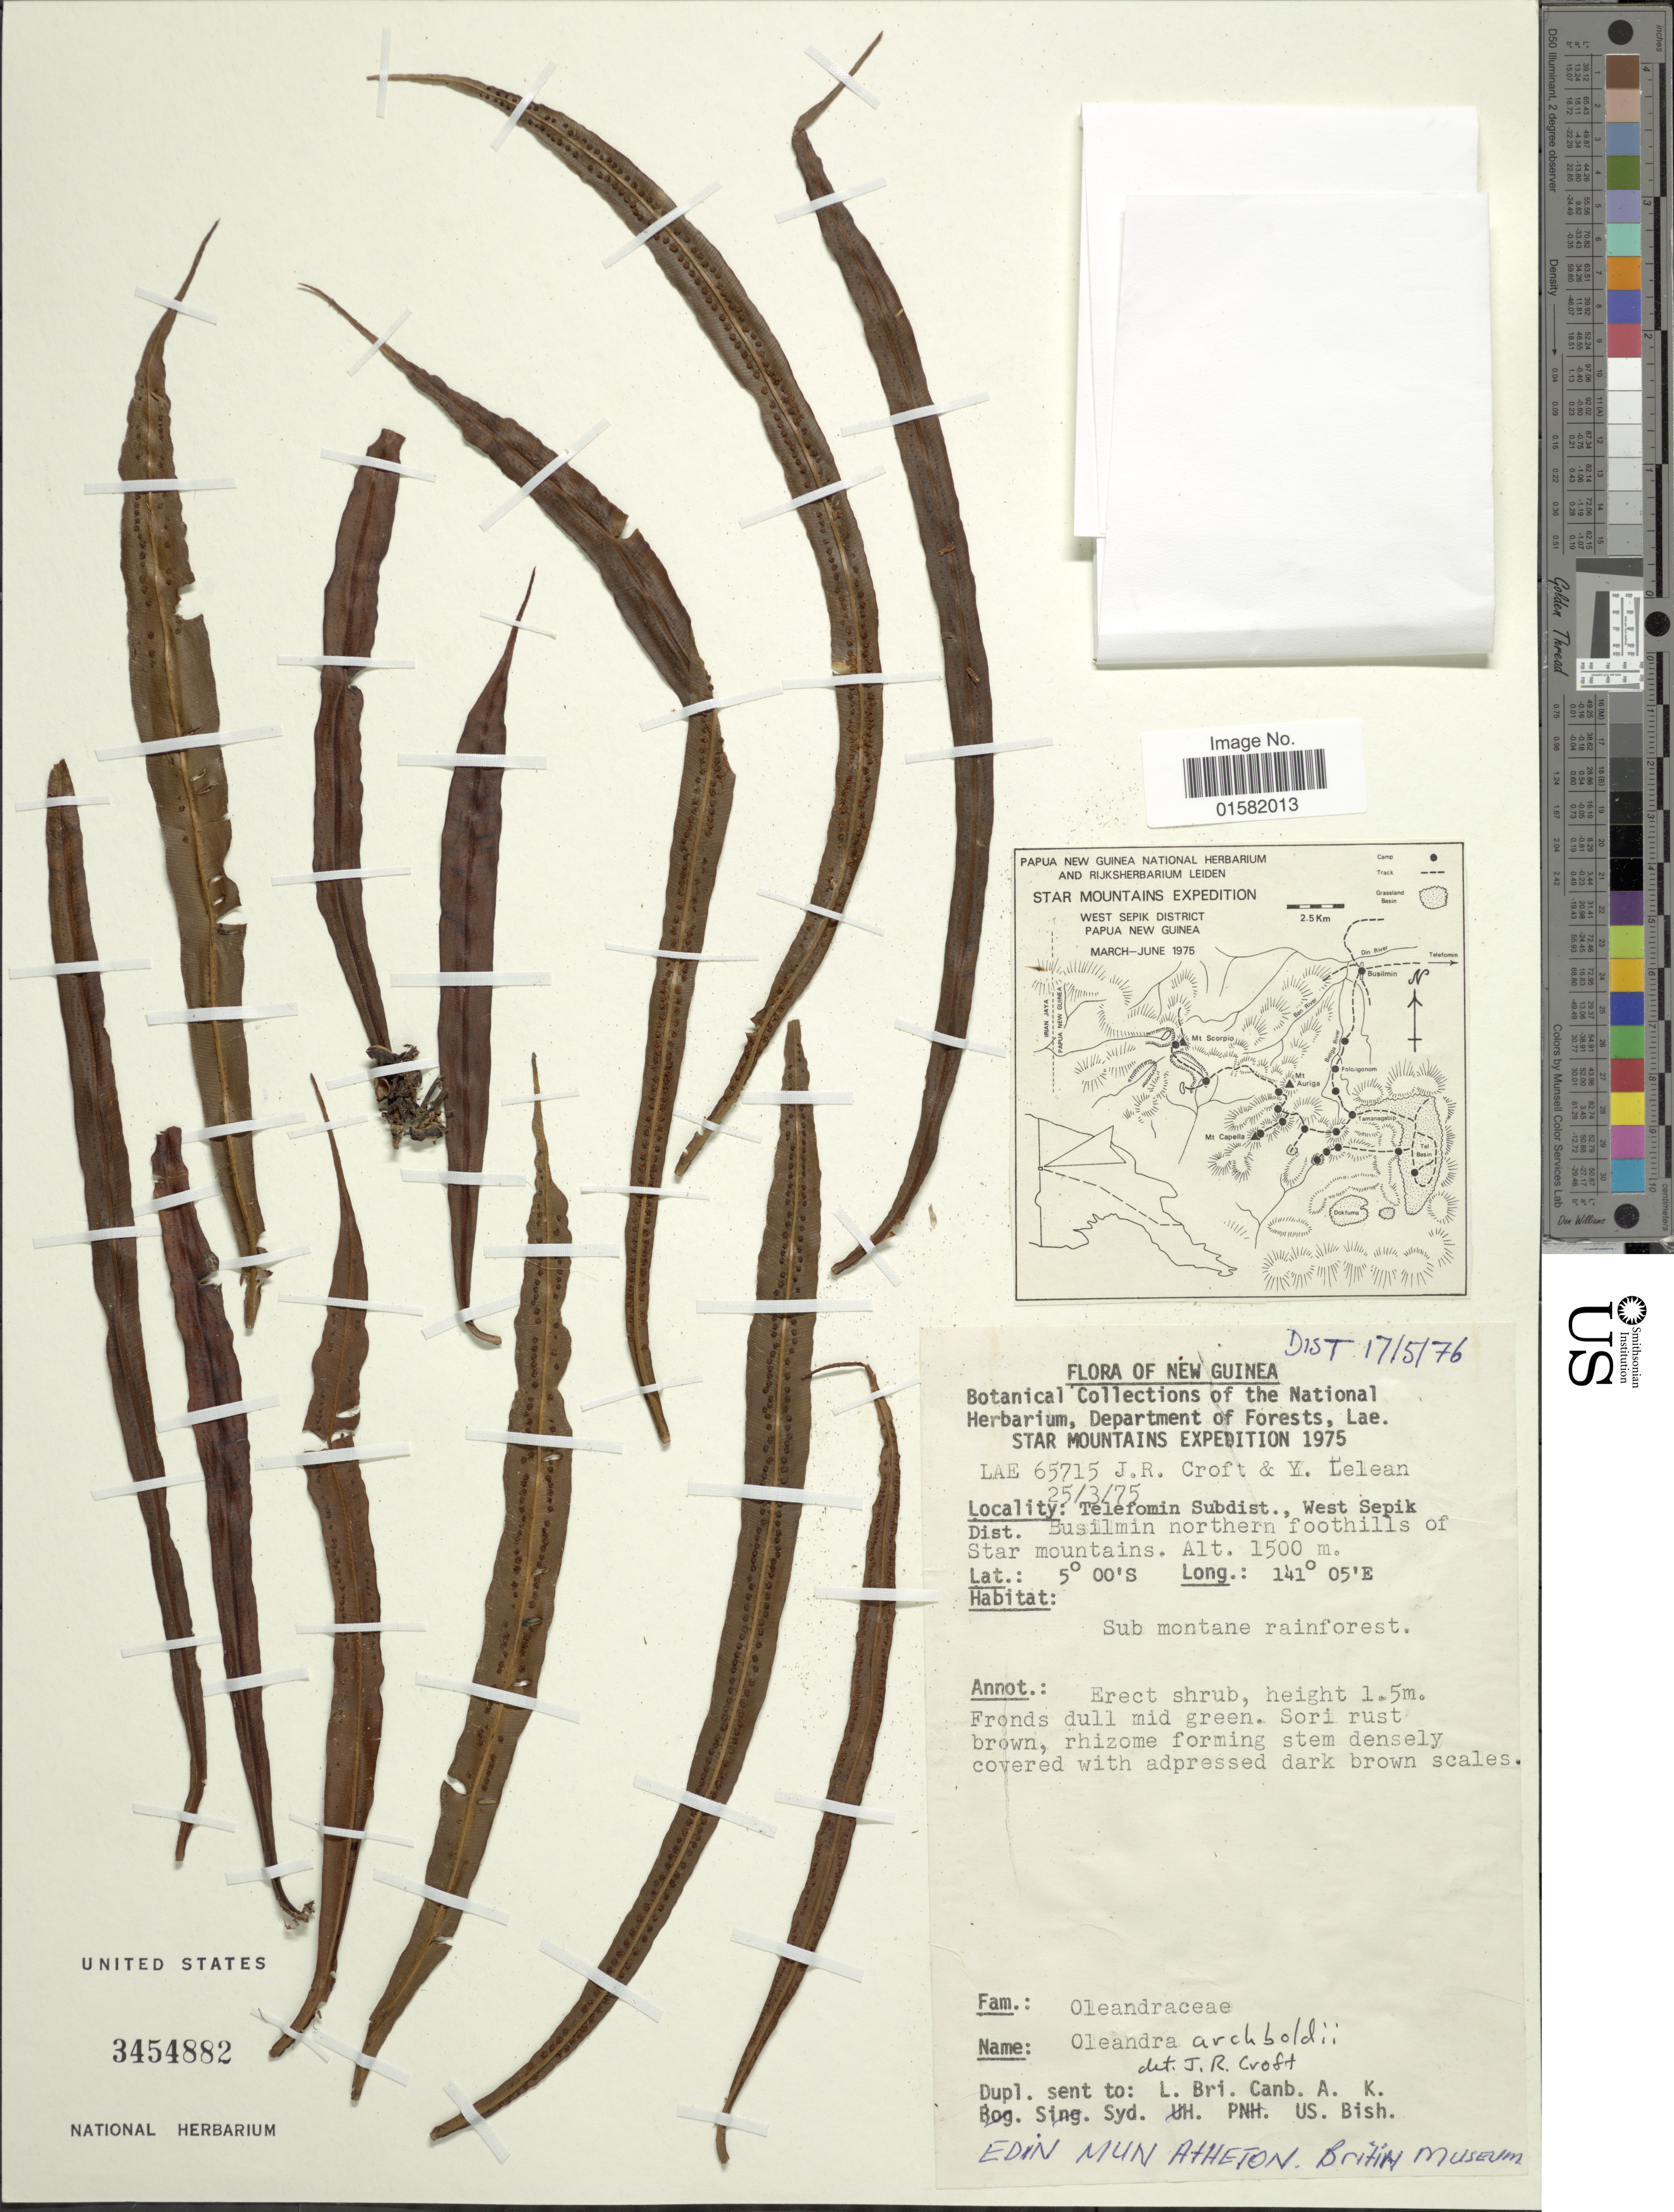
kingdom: Plantae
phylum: Tracheophyta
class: Polypodiopsida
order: Polypodiales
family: Oleandraceae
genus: Oleandra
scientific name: Oleandra archboldii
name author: Copel.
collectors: J. R. Croft & Y. Lelean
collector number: LAE 65715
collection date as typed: Transcribed d/m/y: 25/3/75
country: Papua New Guinea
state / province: Sandaun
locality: New Guinea, Telefomin Subdist., West Sepik Dist. Busilmin northern foothills of Star mountains.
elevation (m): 1500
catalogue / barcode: US 3454882